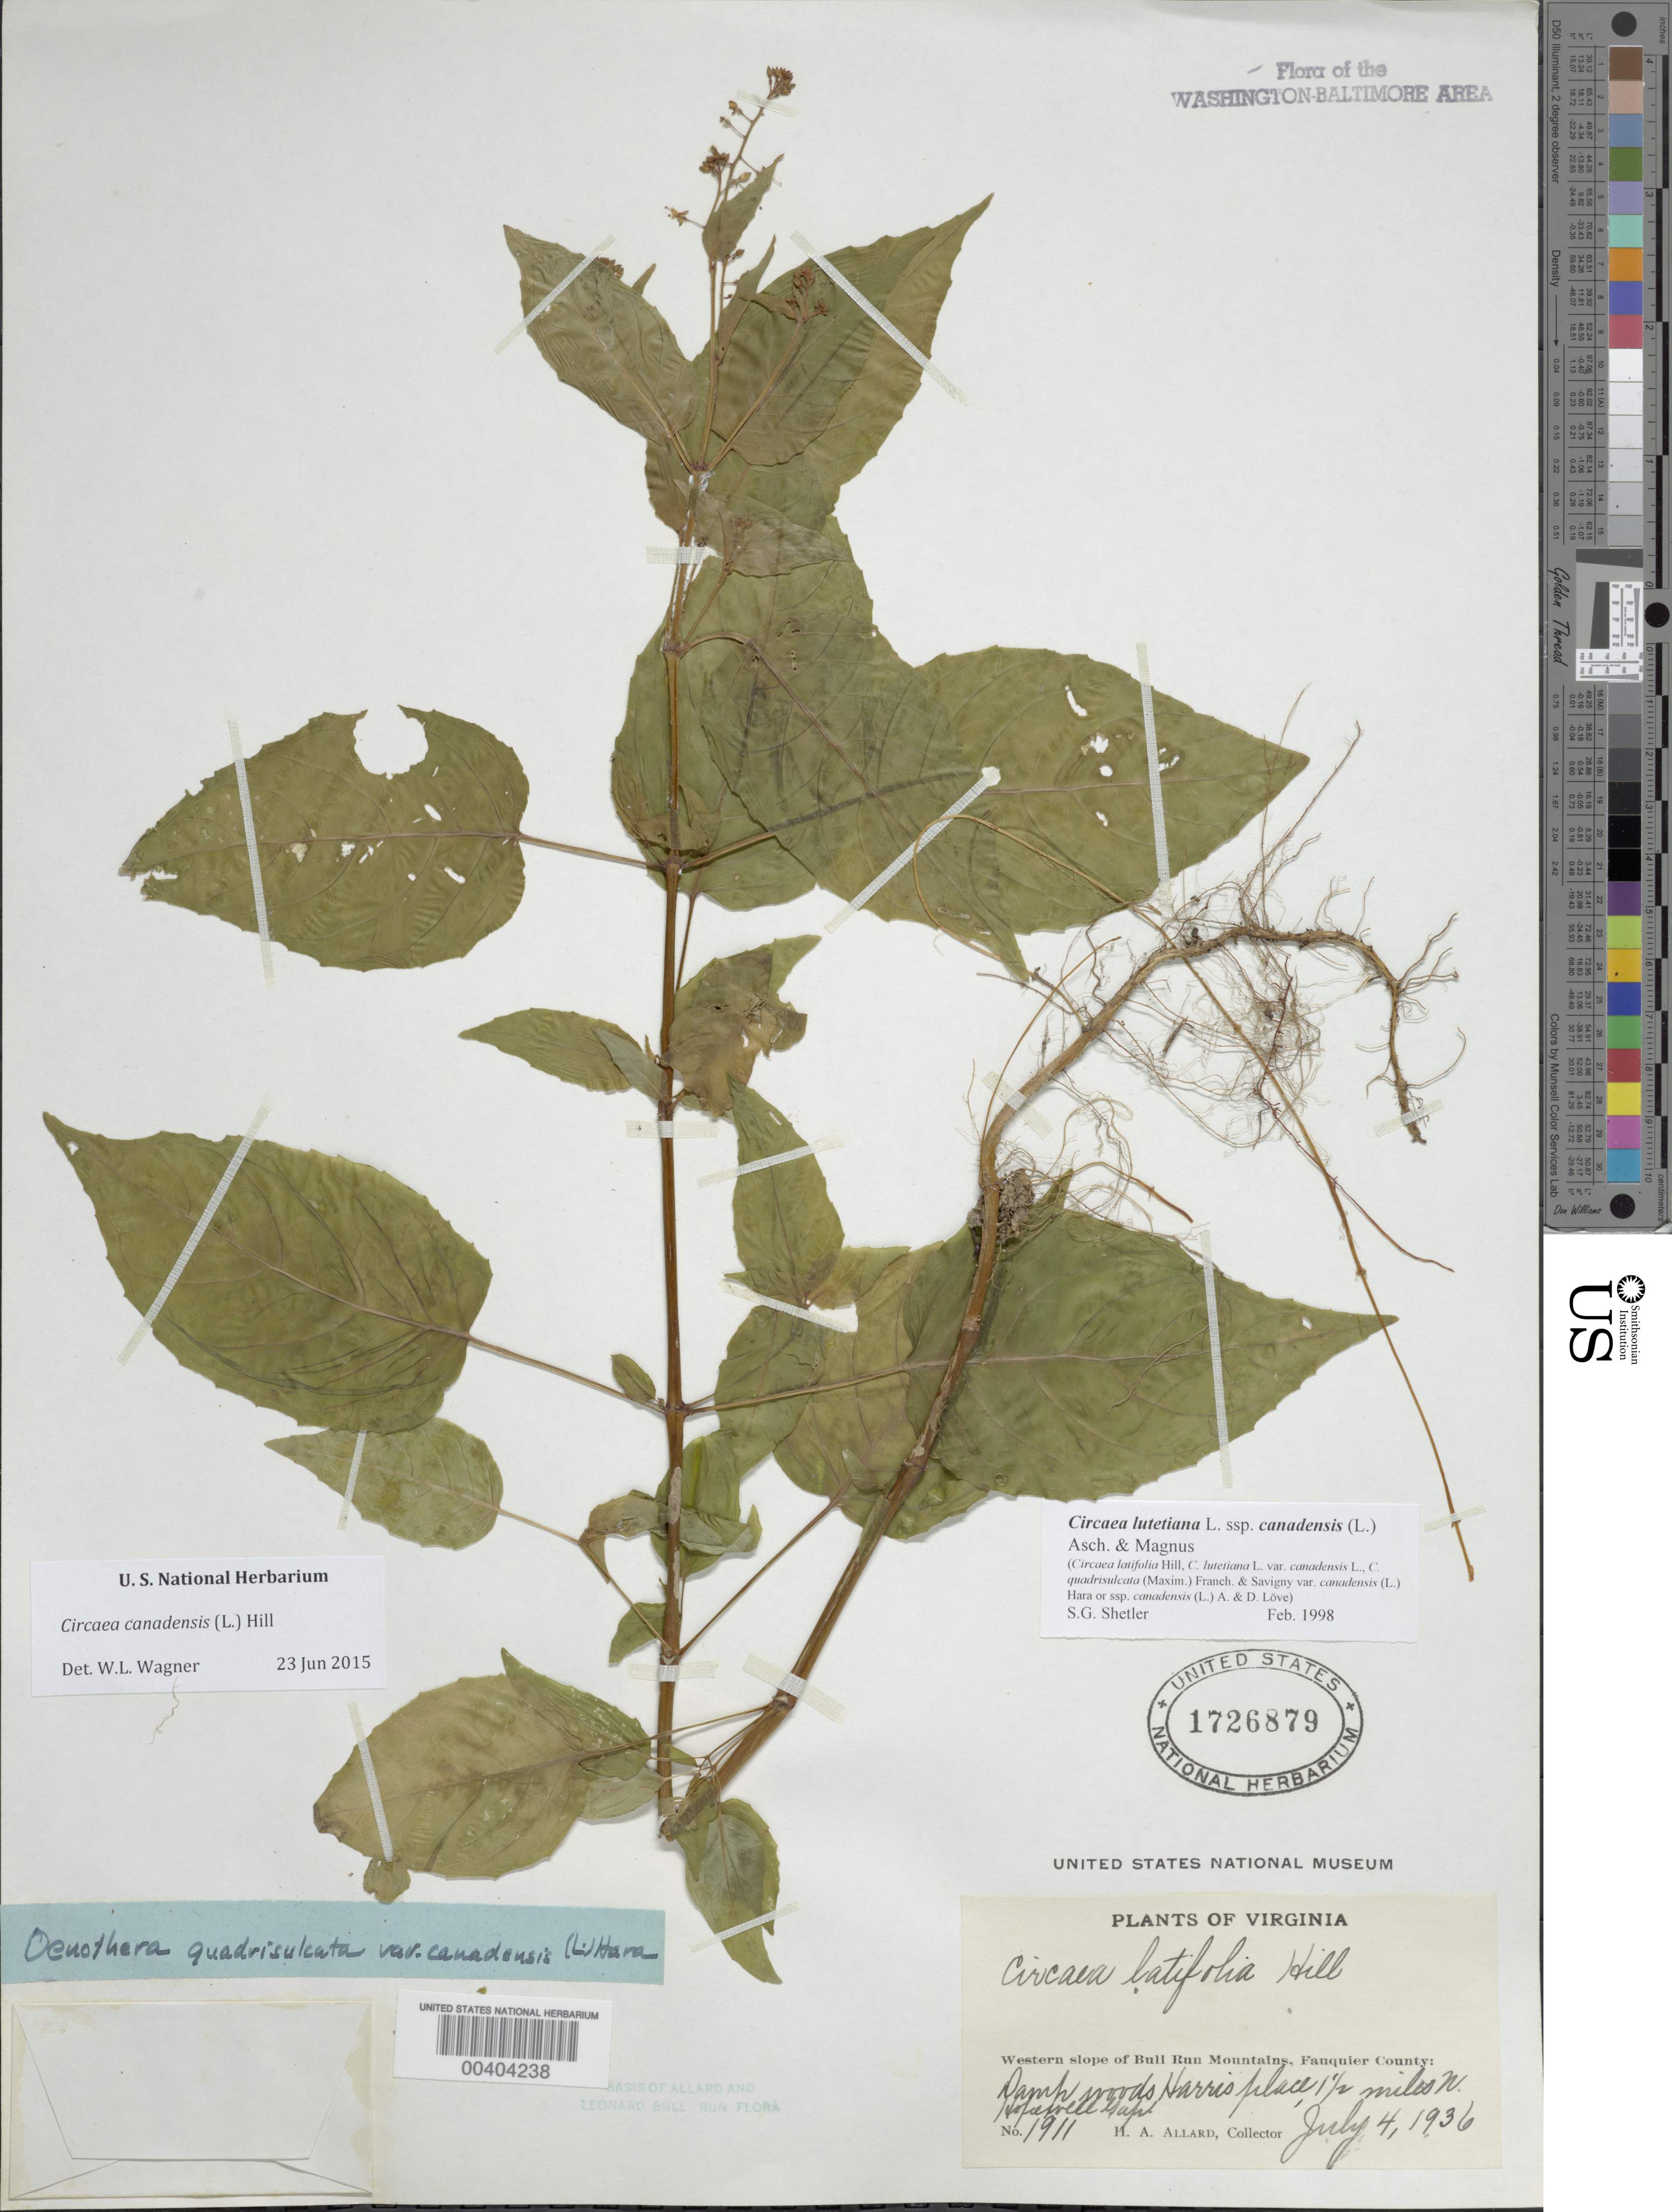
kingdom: Plantae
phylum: Tracheophyta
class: Magnoliopsida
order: Myrtales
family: Onagraceae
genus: Circaea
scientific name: Circaea canadensis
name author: (L.) Hill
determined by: Wagner, W. L., (BOT), Smithsonian Institution - National Museum of Natural History (UNITED STATES)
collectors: H. A. Allard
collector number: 1911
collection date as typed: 04 Jul 1936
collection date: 1936-07-04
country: United States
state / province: Virginia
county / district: Fauquier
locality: Un Mountains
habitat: Damp woods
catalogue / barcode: US 1726879